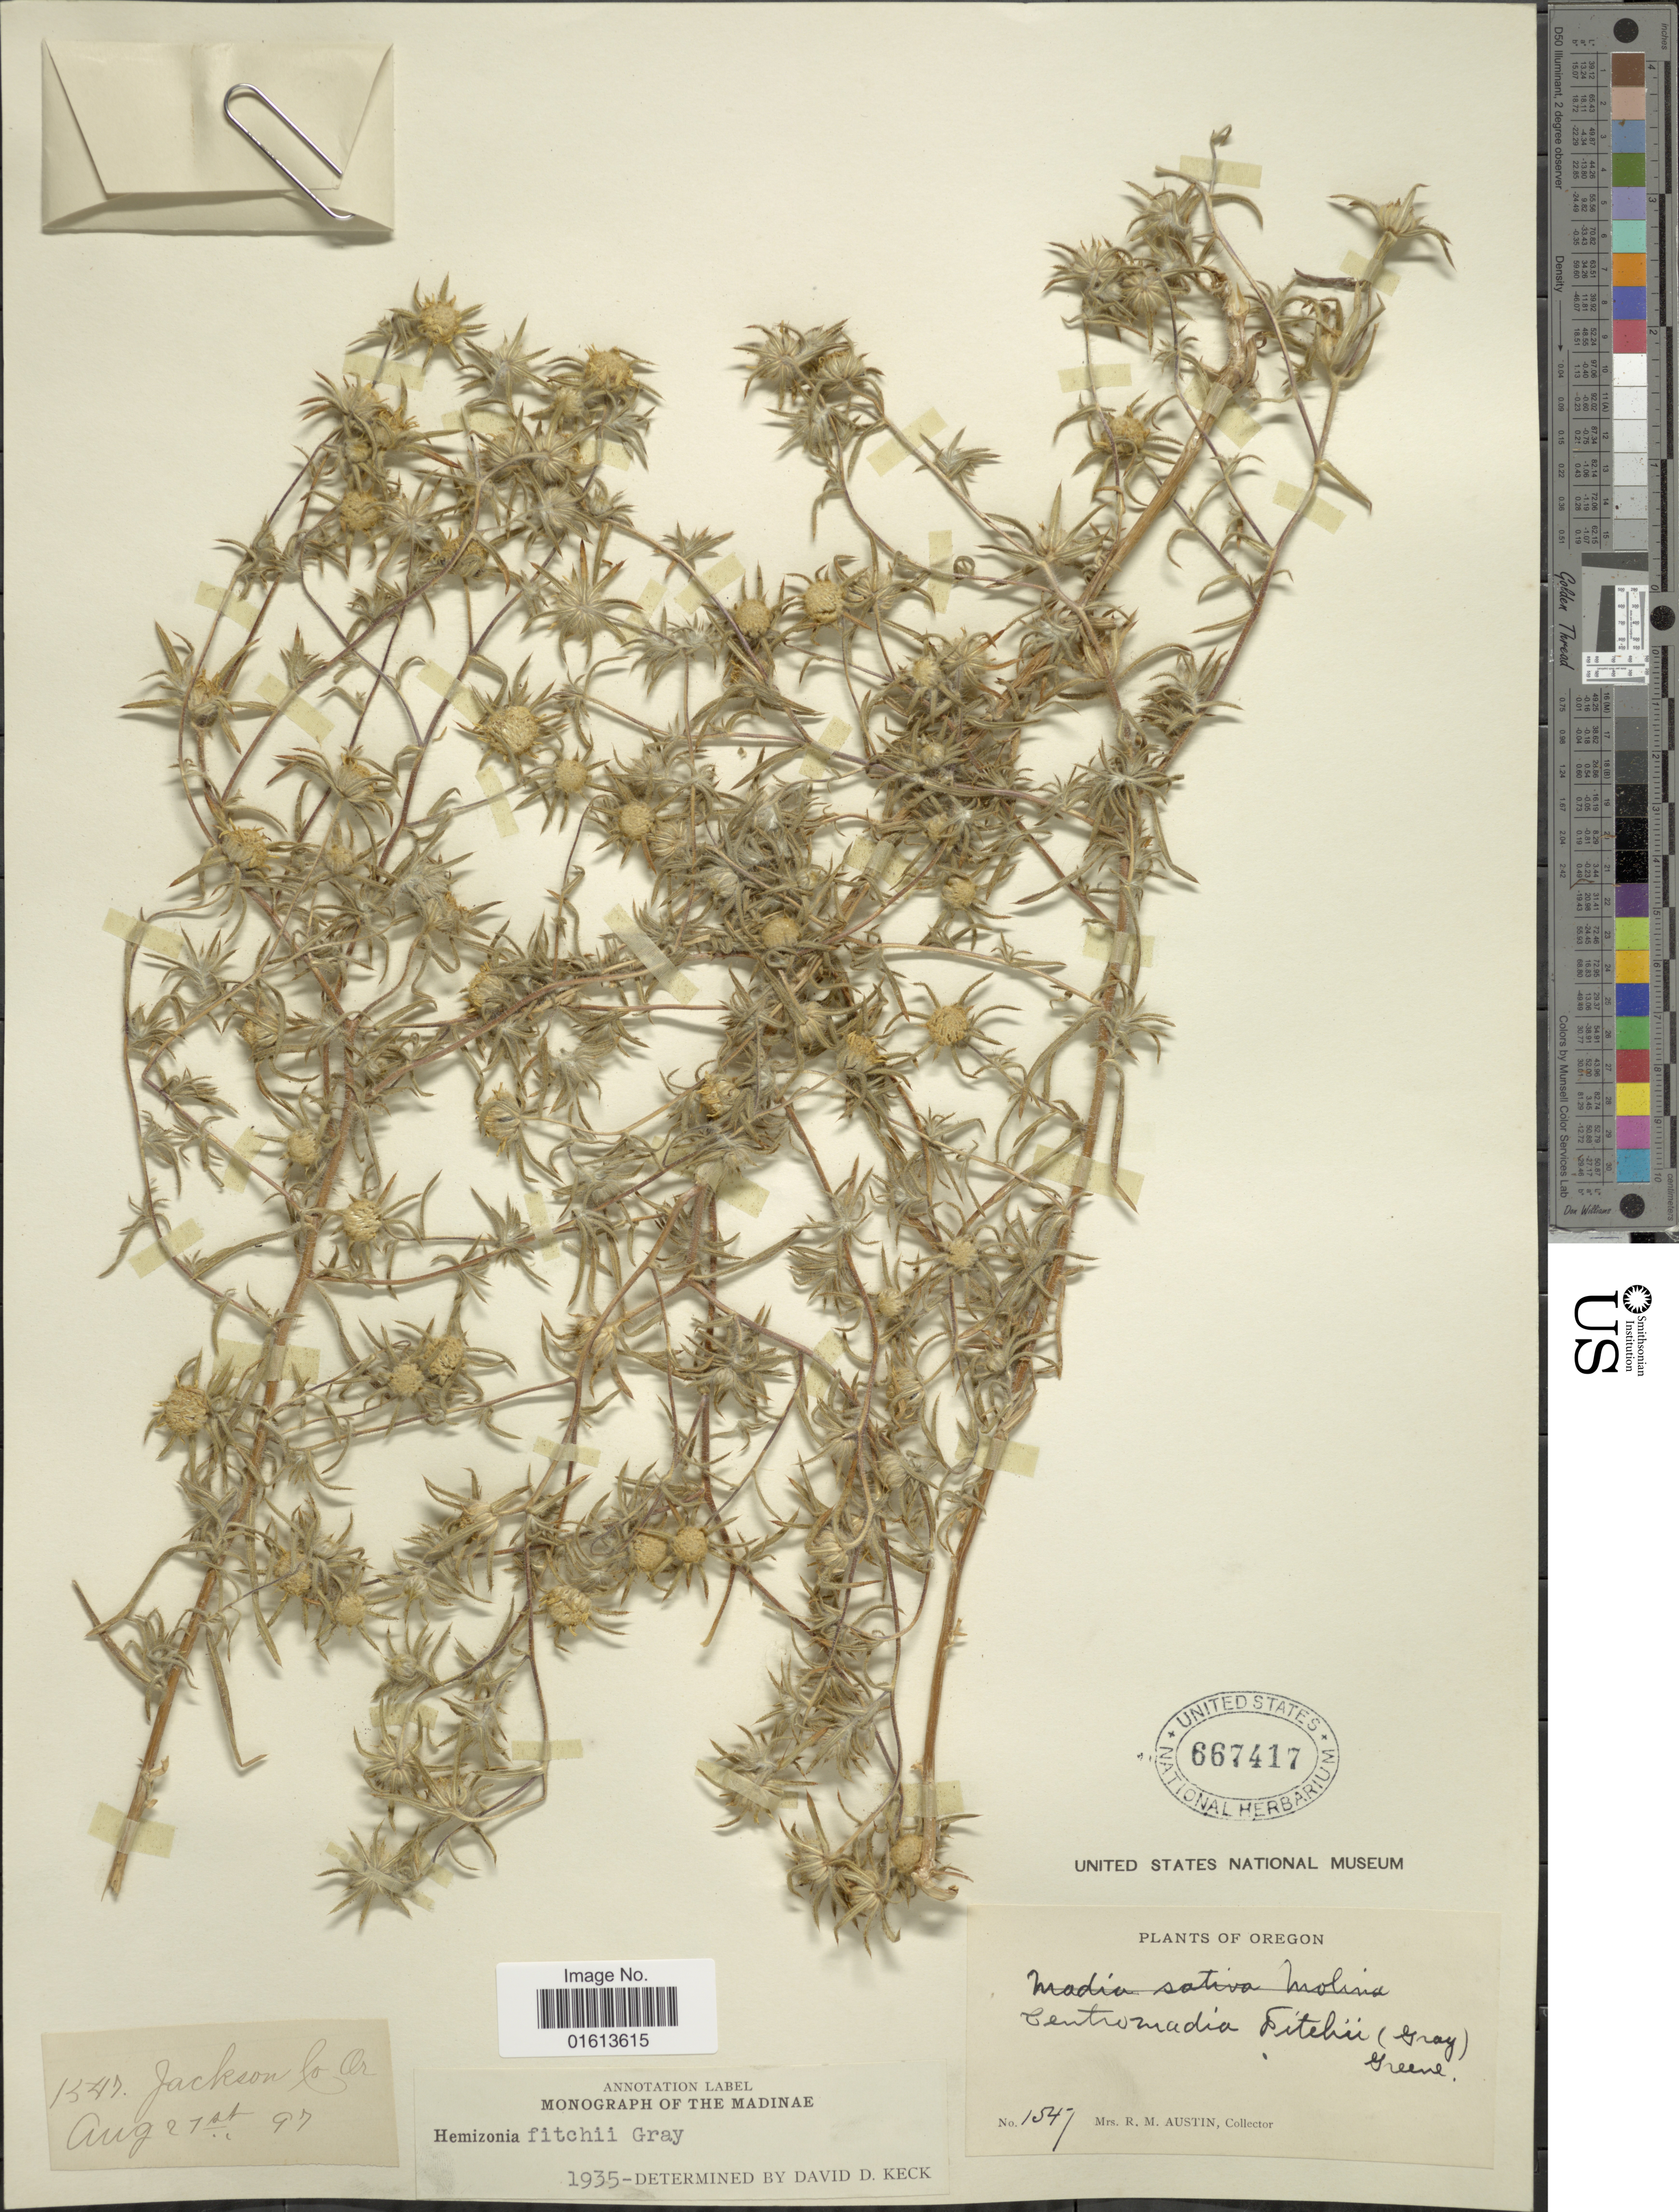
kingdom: Plantae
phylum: Tracheophyta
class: Magnoliopsida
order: Asterales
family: Asteraceae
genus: Centromadia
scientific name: Centromadia fitchii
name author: (A. Gray) Greene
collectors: R. Austin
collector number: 1547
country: United States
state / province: Oregon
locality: Oregon.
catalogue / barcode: US 667417